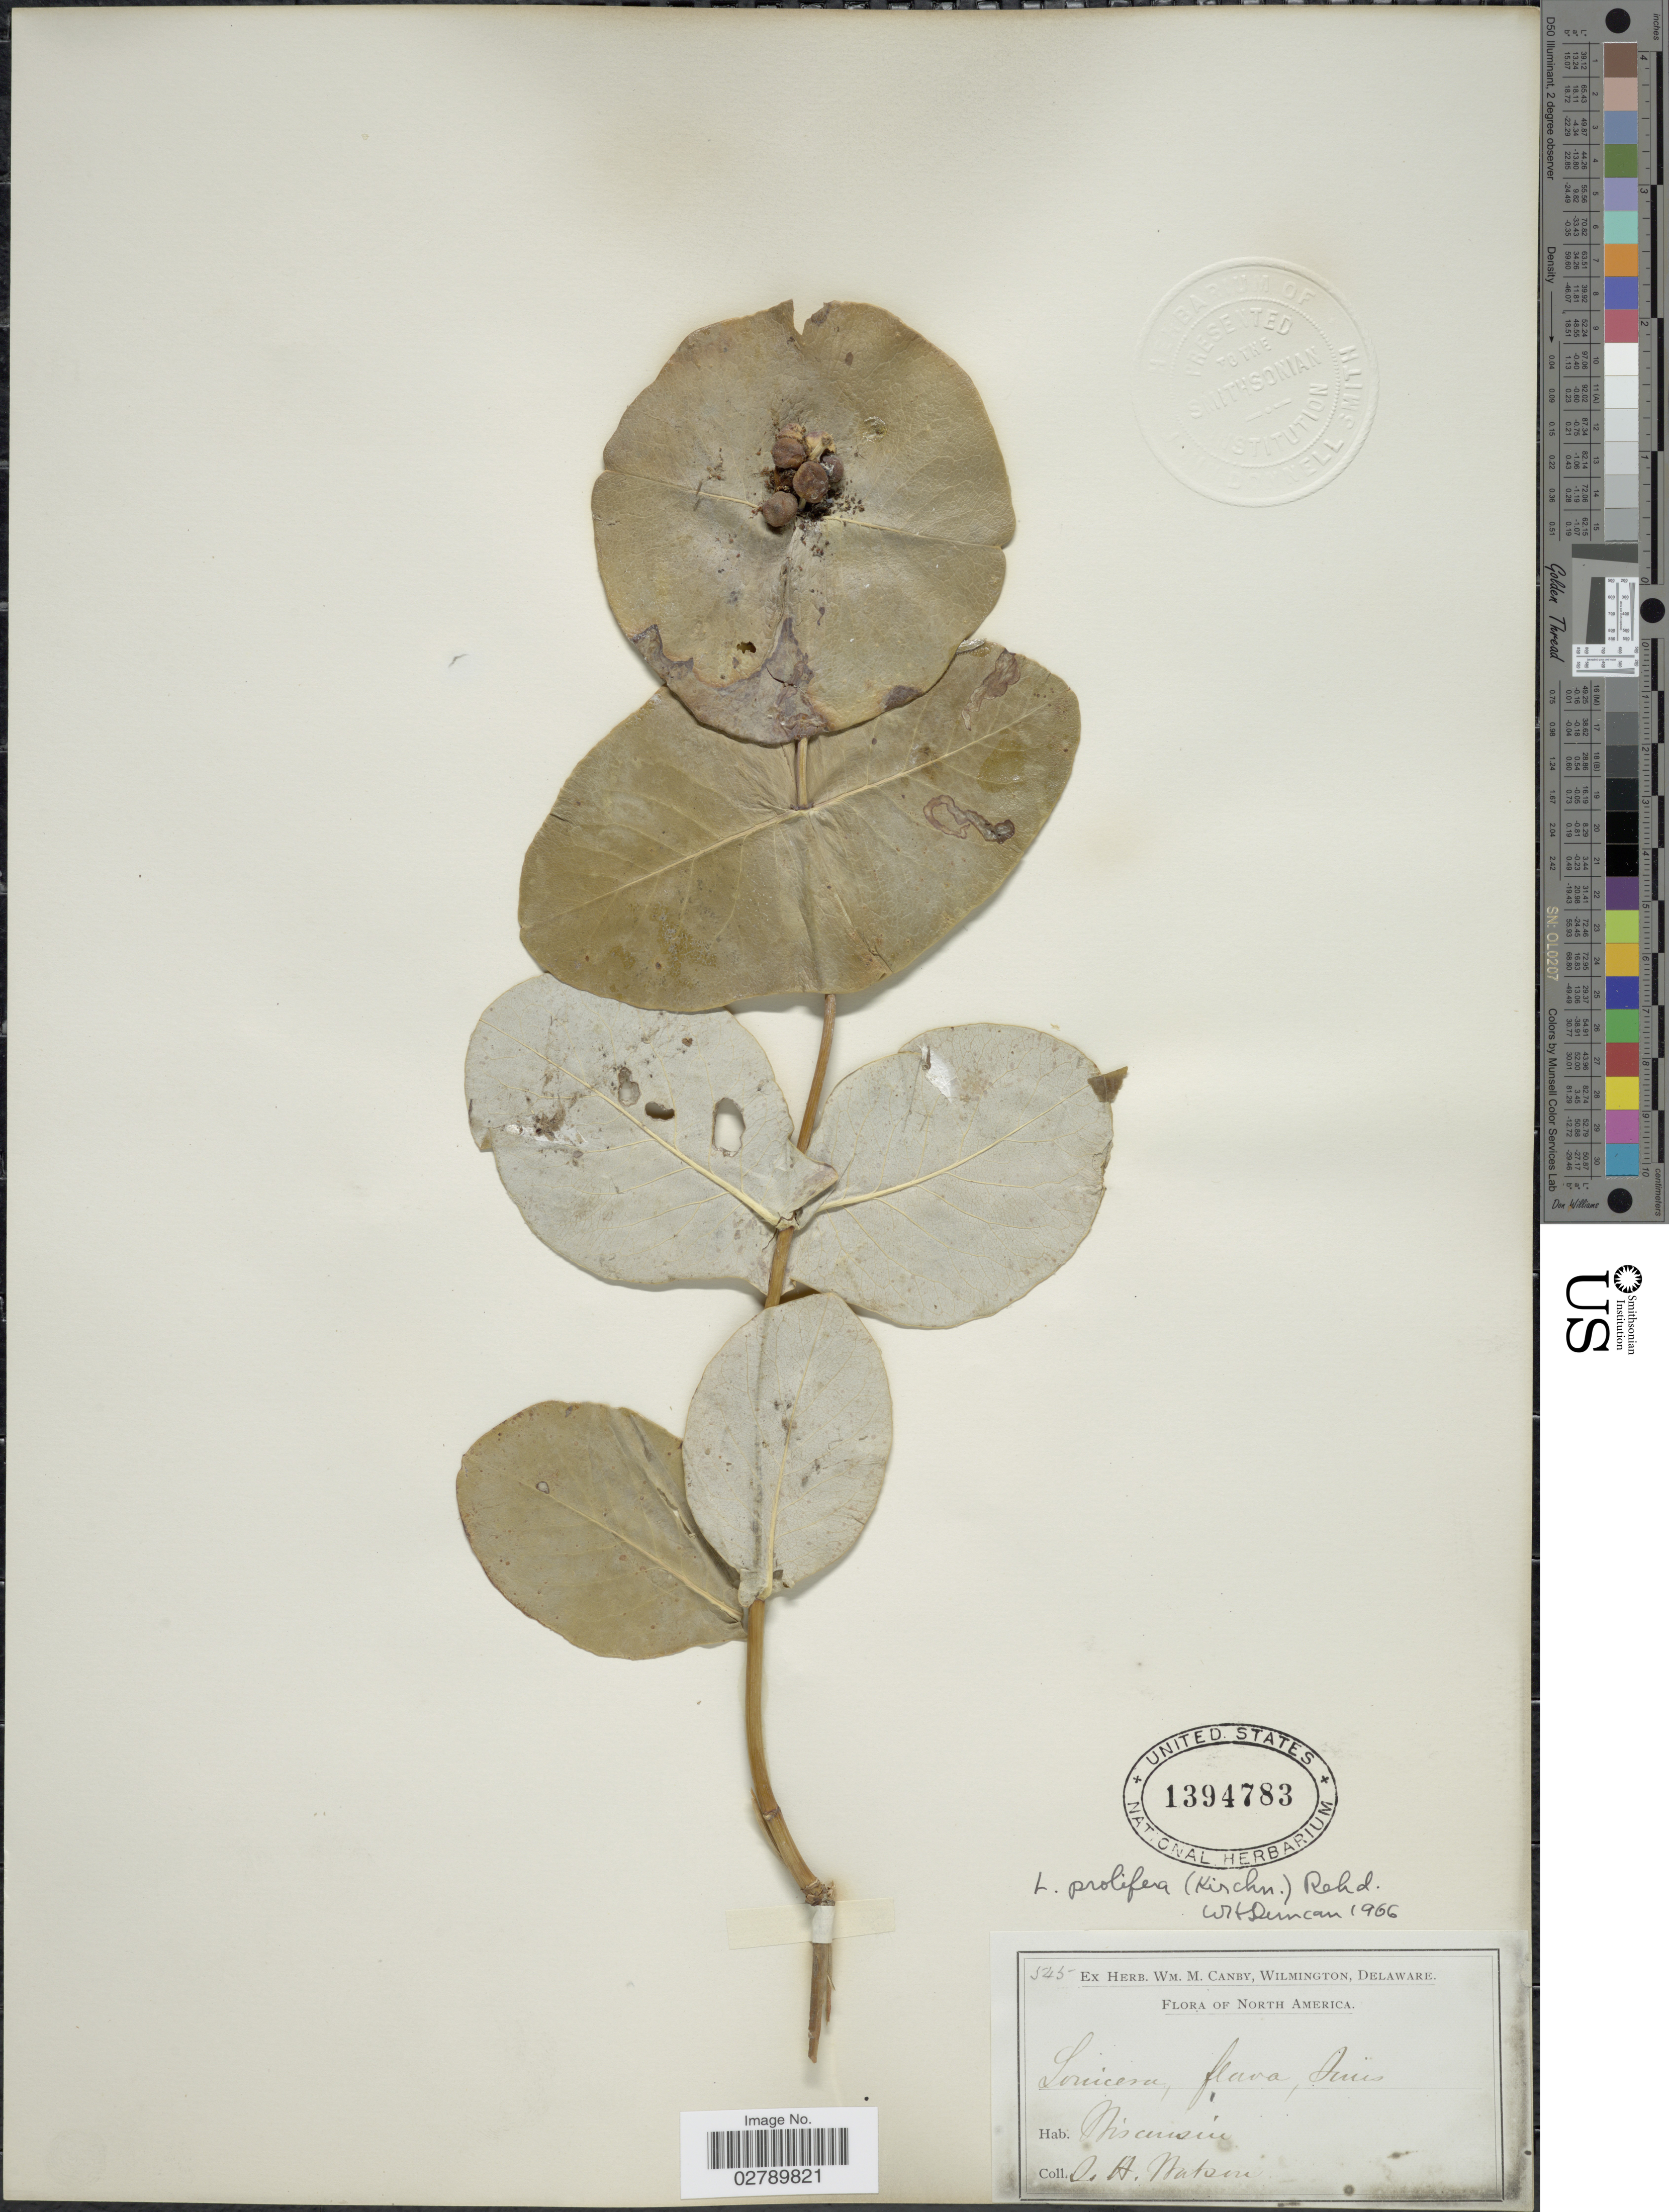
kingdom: Plantae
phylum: Tracheophyta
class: Magnoliopsida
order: Dipsacales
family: Caprifoliaceae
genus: Lonicera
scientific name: Lonicera prolifera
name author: (O. Kirchner) Booth ex Rehder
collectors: S. Watson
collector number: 545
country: United States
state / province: Wisconsin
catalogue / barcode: US 1394783